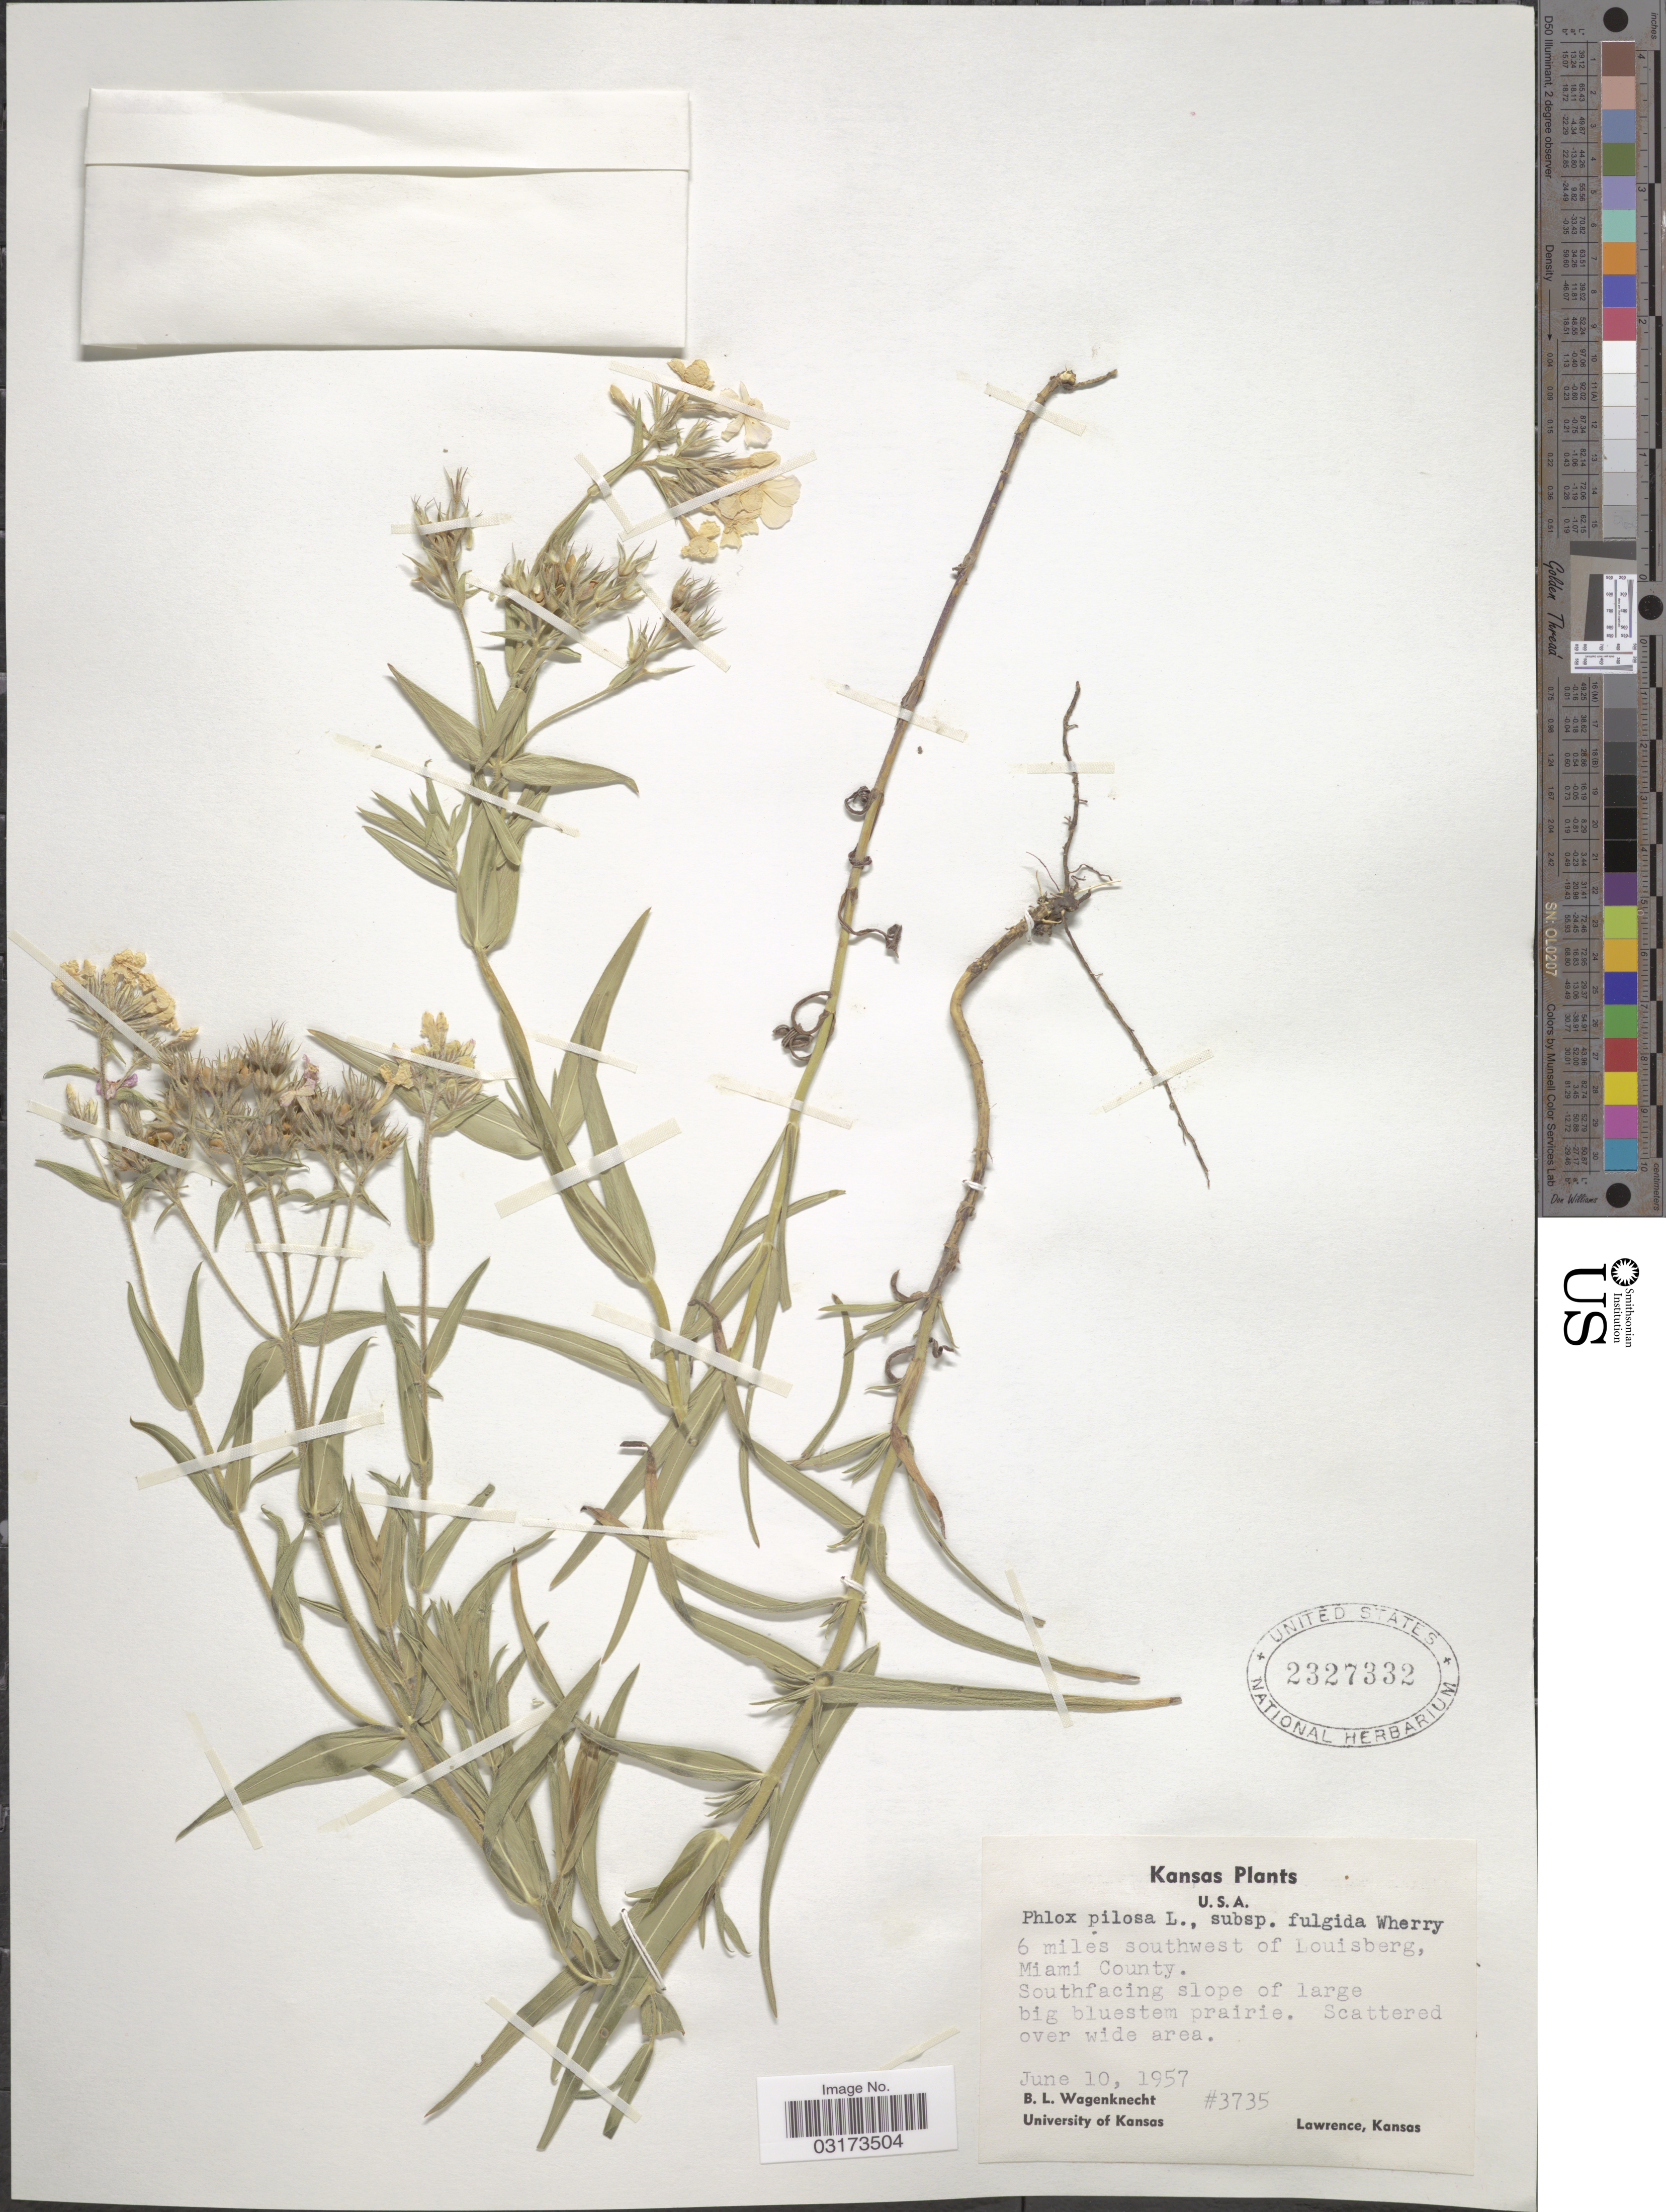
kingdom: Plantae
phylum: Tracheophyta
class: Magnoliopsida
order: Ericales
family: Polemoniaceae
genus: Phlox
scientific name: Phlox pilosa subsp. fulgida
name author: (Wherry) Wherry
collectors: B. Wagenknecht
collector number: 3735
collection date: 1957-06-10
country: United States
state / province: Kansas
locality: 6 miles southwest of Louisberg, Miami County.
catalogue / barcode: US 2327332